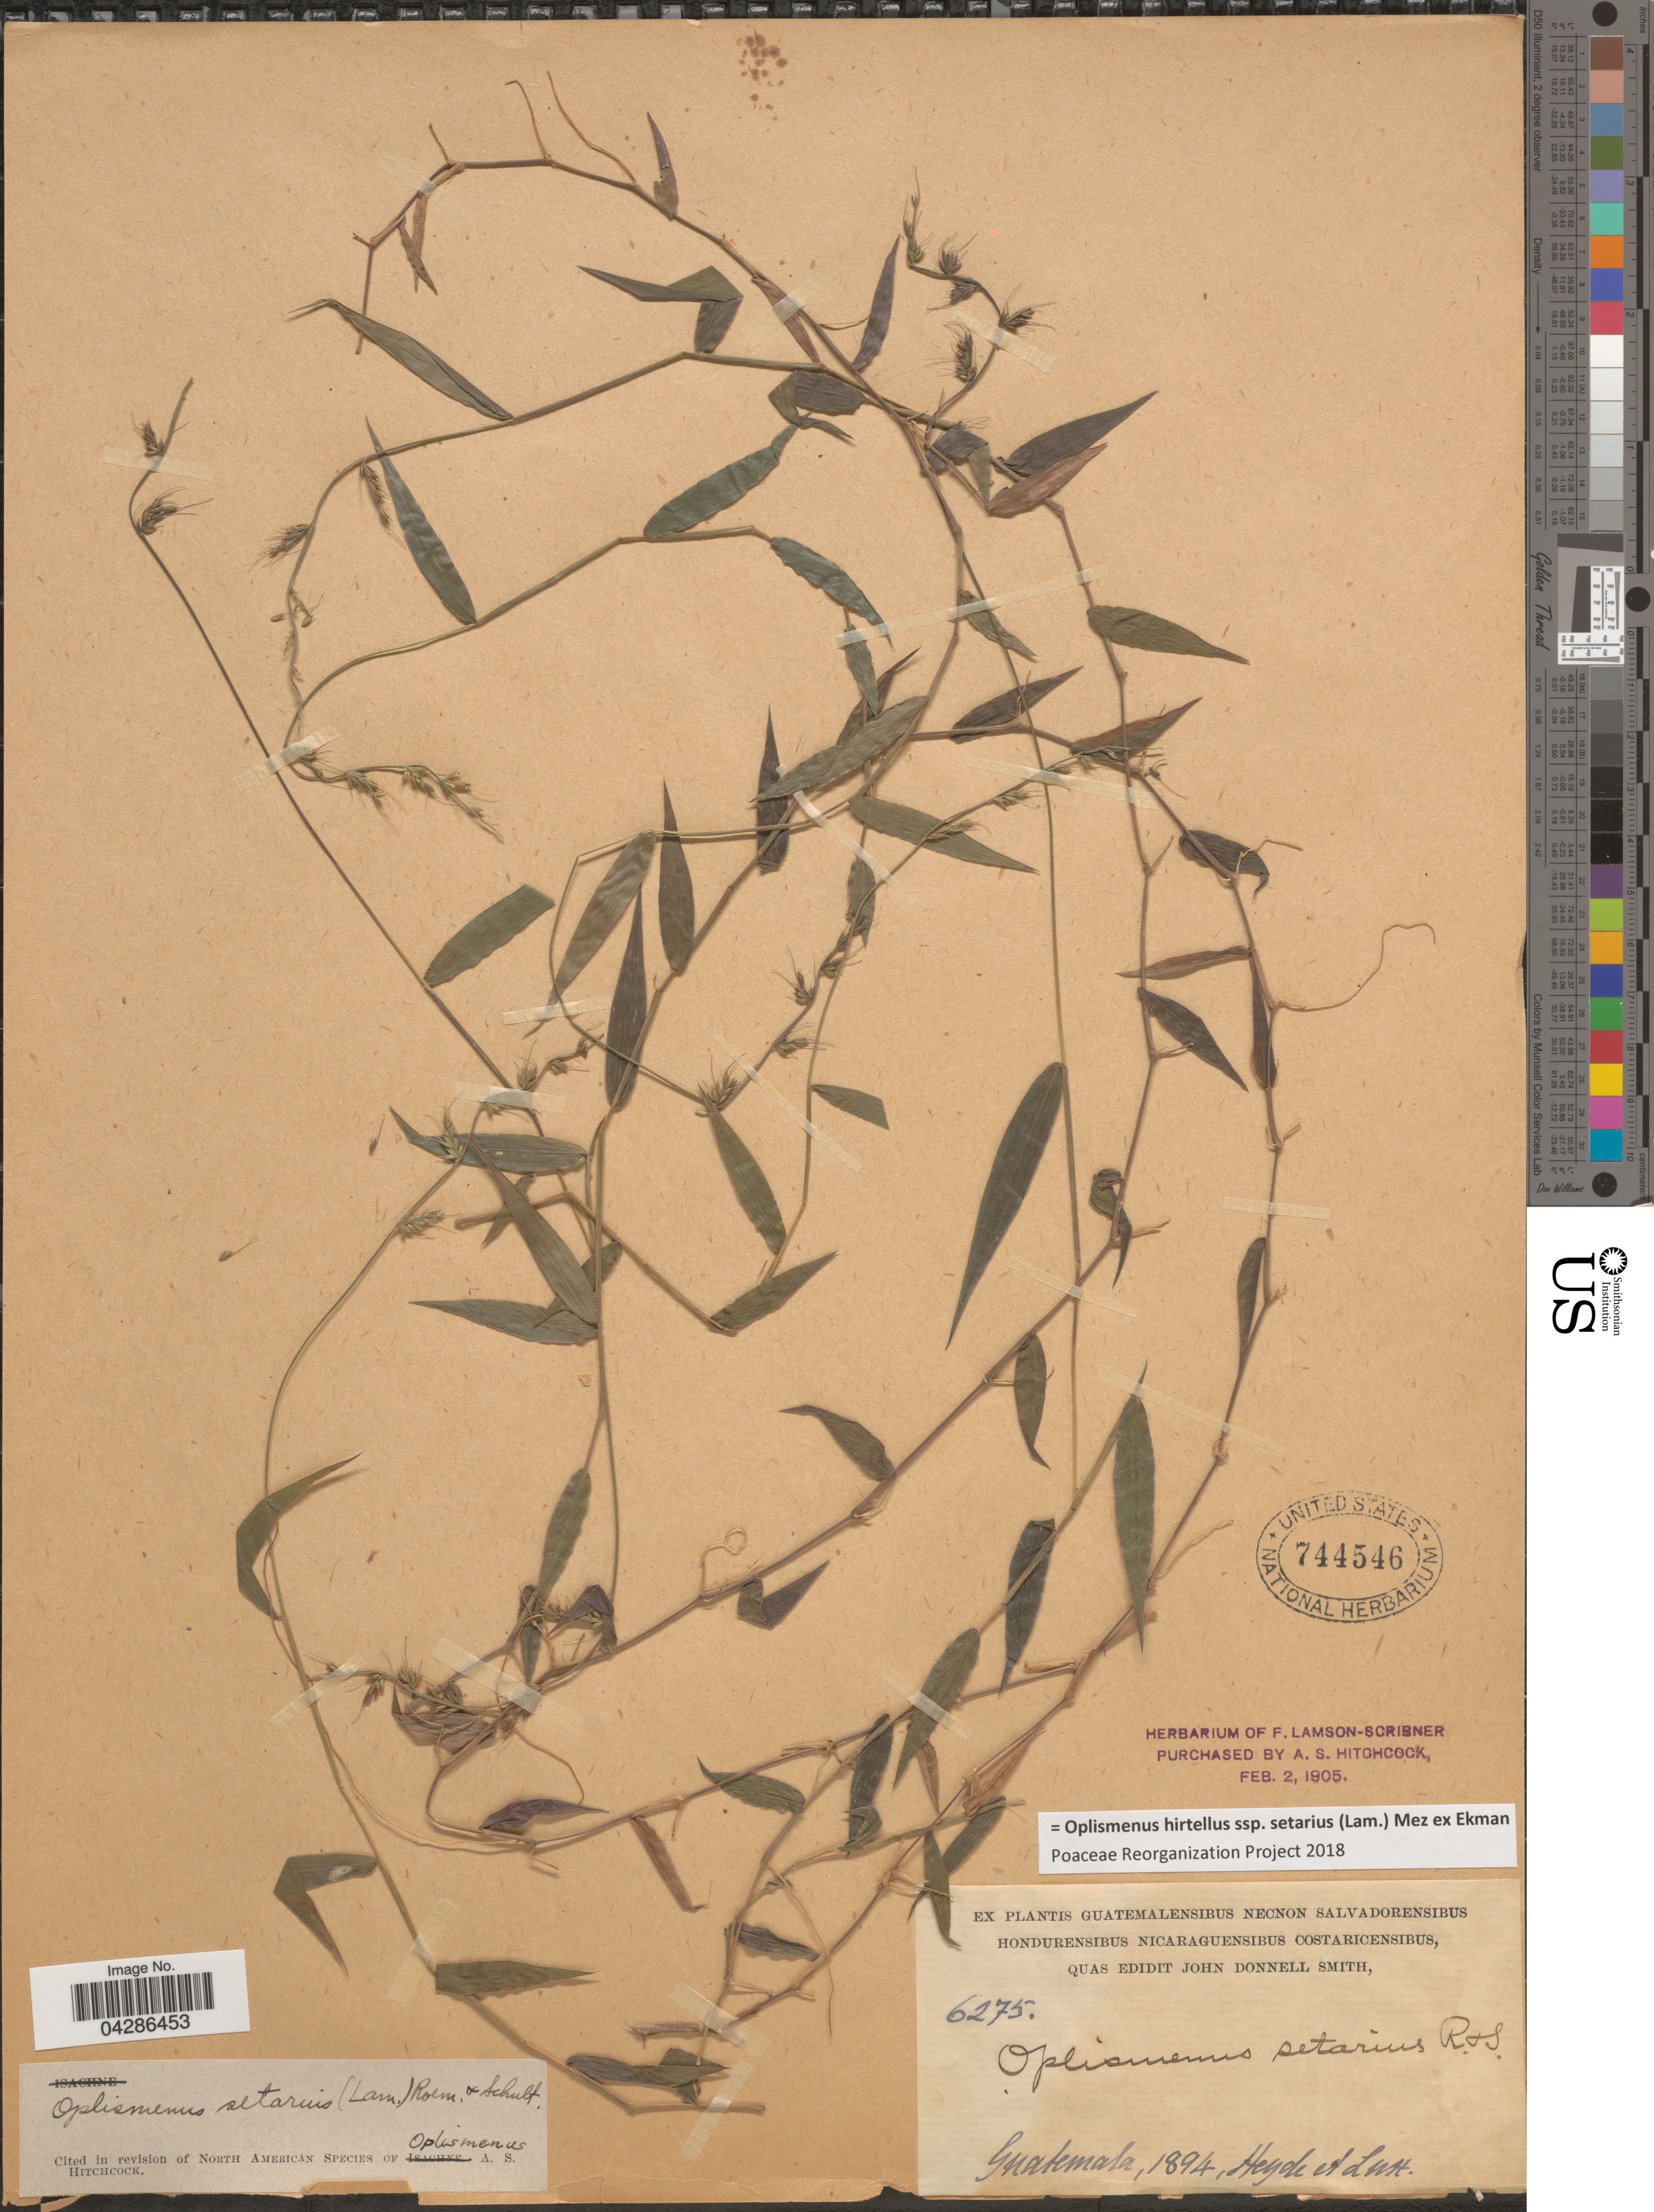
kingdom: Plantae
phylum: Tracheophyta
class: Liliopsida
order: Poales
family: Poaceae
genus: Oplismenus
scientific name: Oplismenus hirtellus subsp. setarius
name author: (Lam.) Mez ex Ekman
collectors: Heyde & Lux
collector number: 6275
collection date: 1894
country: Guatemala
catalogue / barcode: US 744546